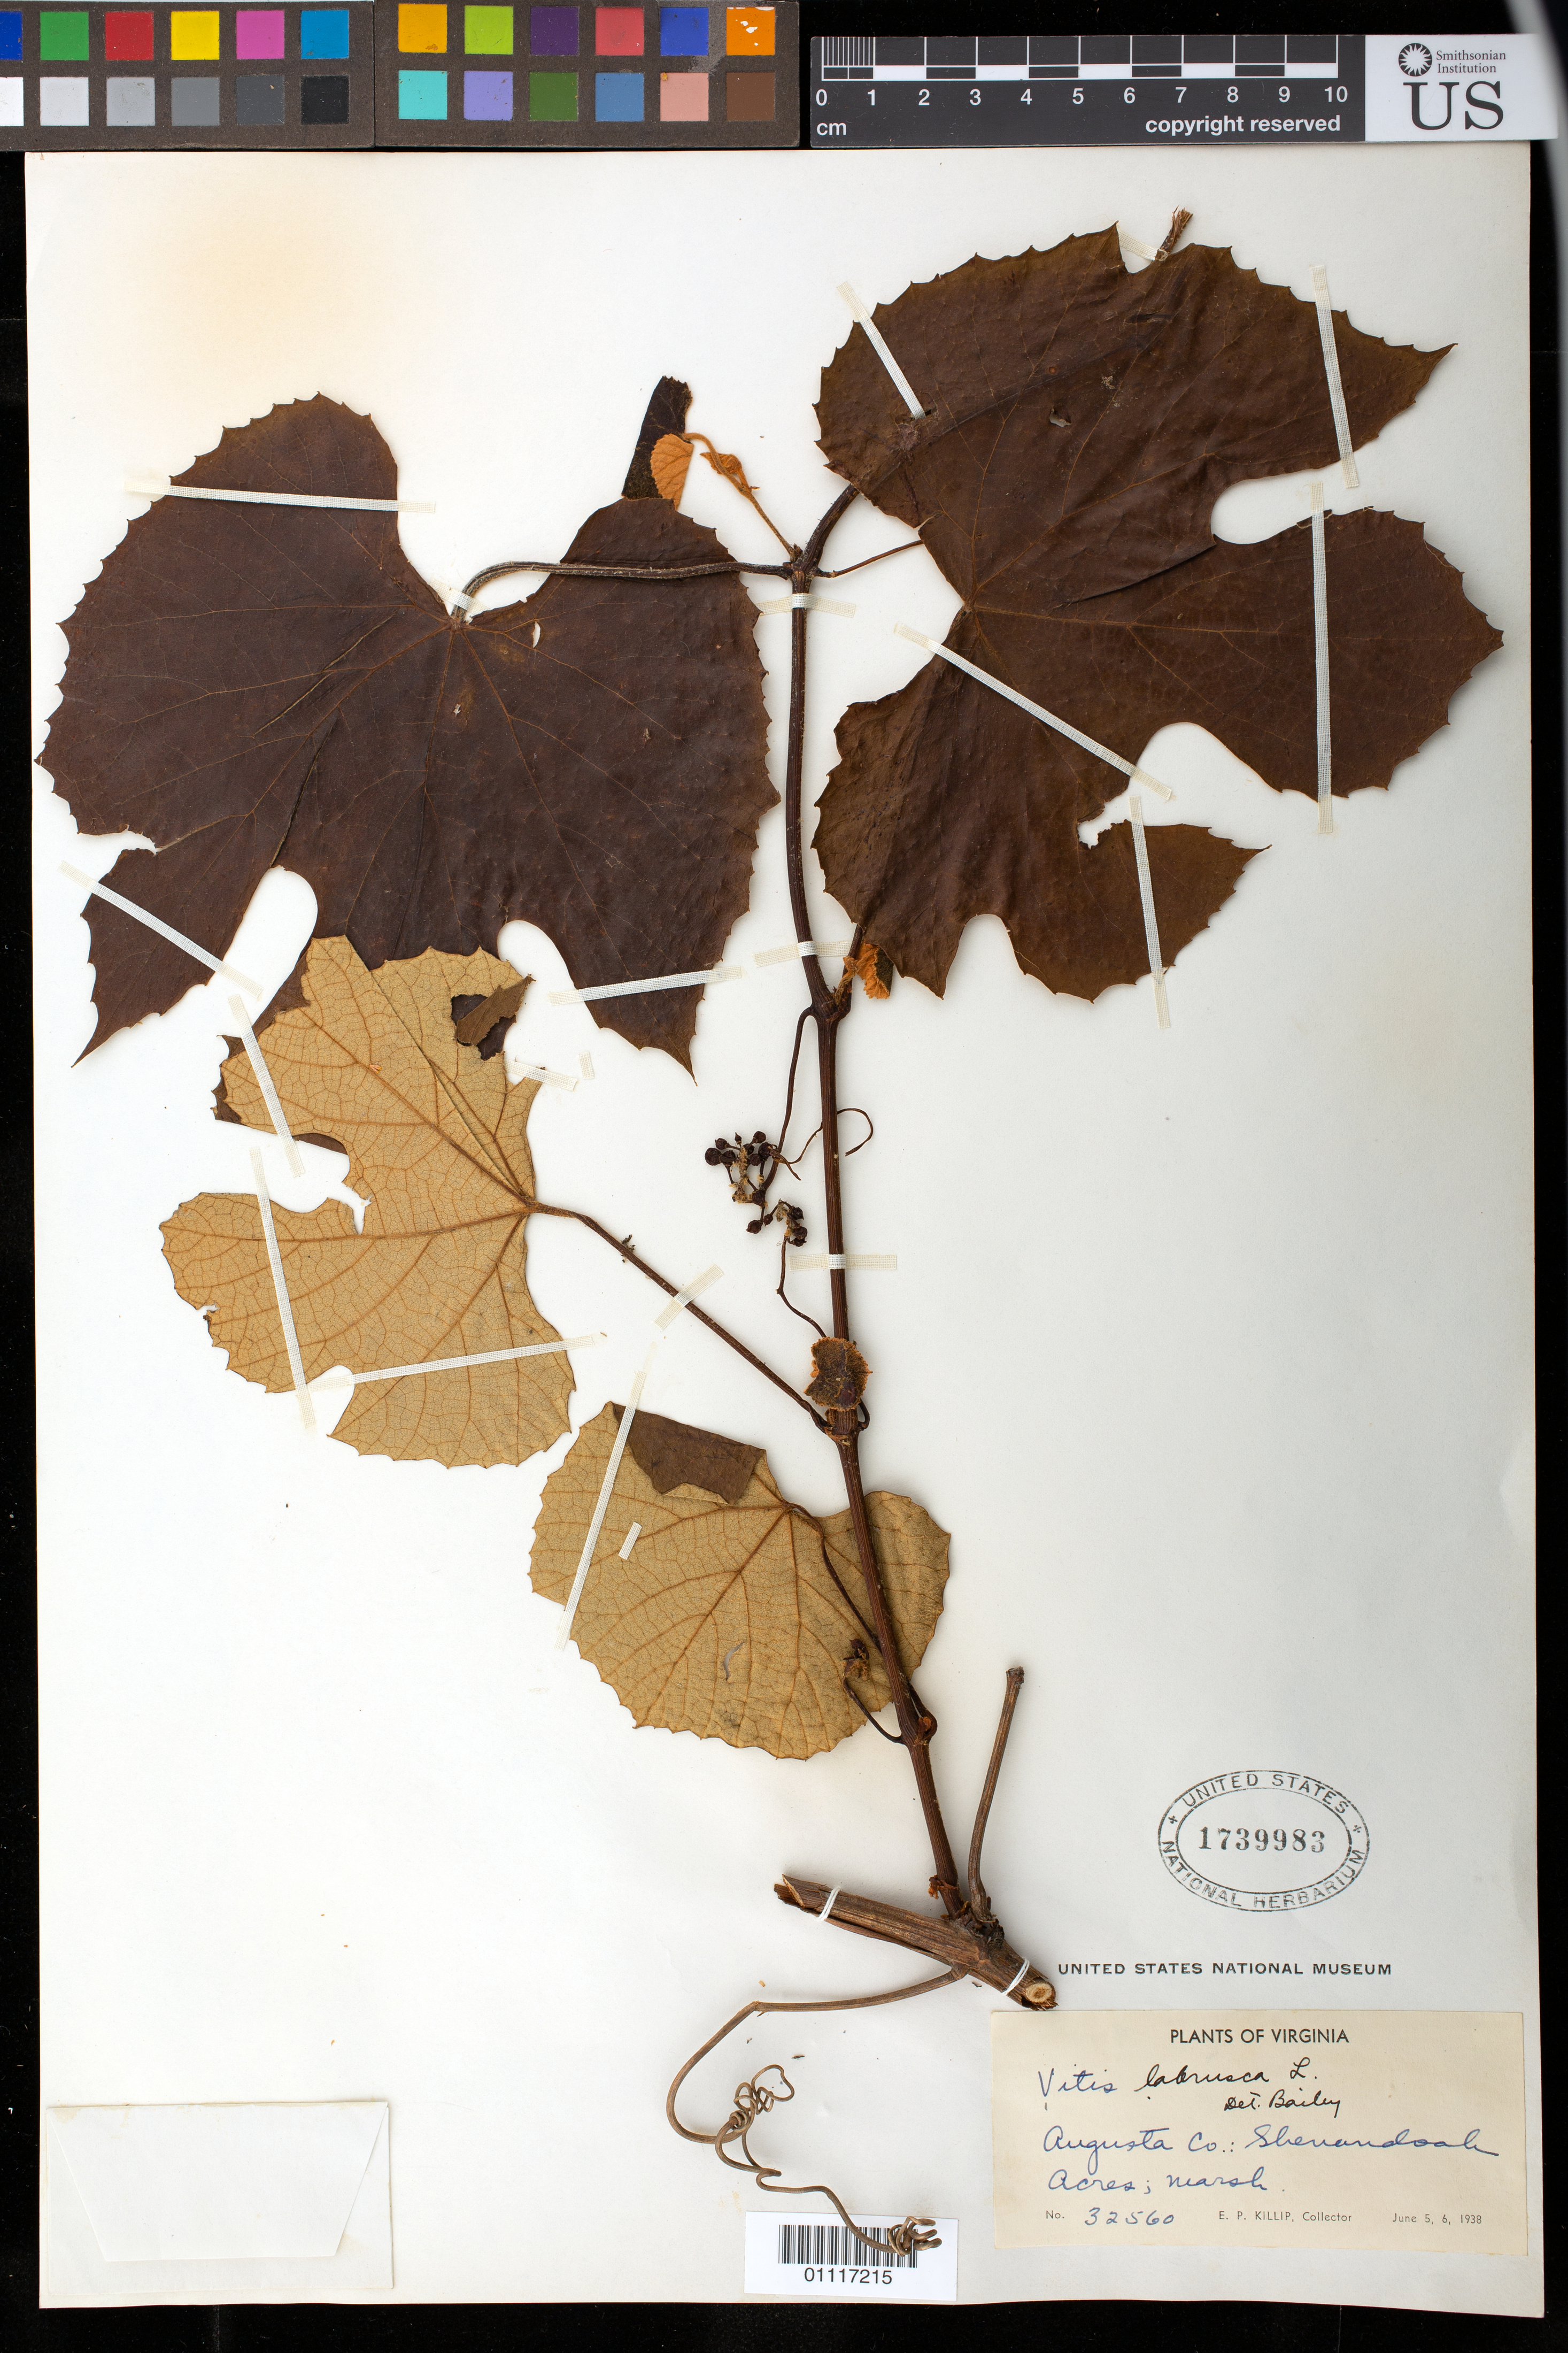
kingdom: Plantae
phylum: Tracheophyta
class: Magnoliopsida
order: Vitales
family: Vitaceae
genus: Vitis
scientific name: Vitis labrusca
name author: L.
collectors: E. P. Killip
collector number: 32560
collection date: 1938-06-05,1938-06-06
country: United States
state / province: Virginia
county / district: Augusta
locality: Shenandoah Acres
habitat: marsh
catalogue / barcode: US 1739983